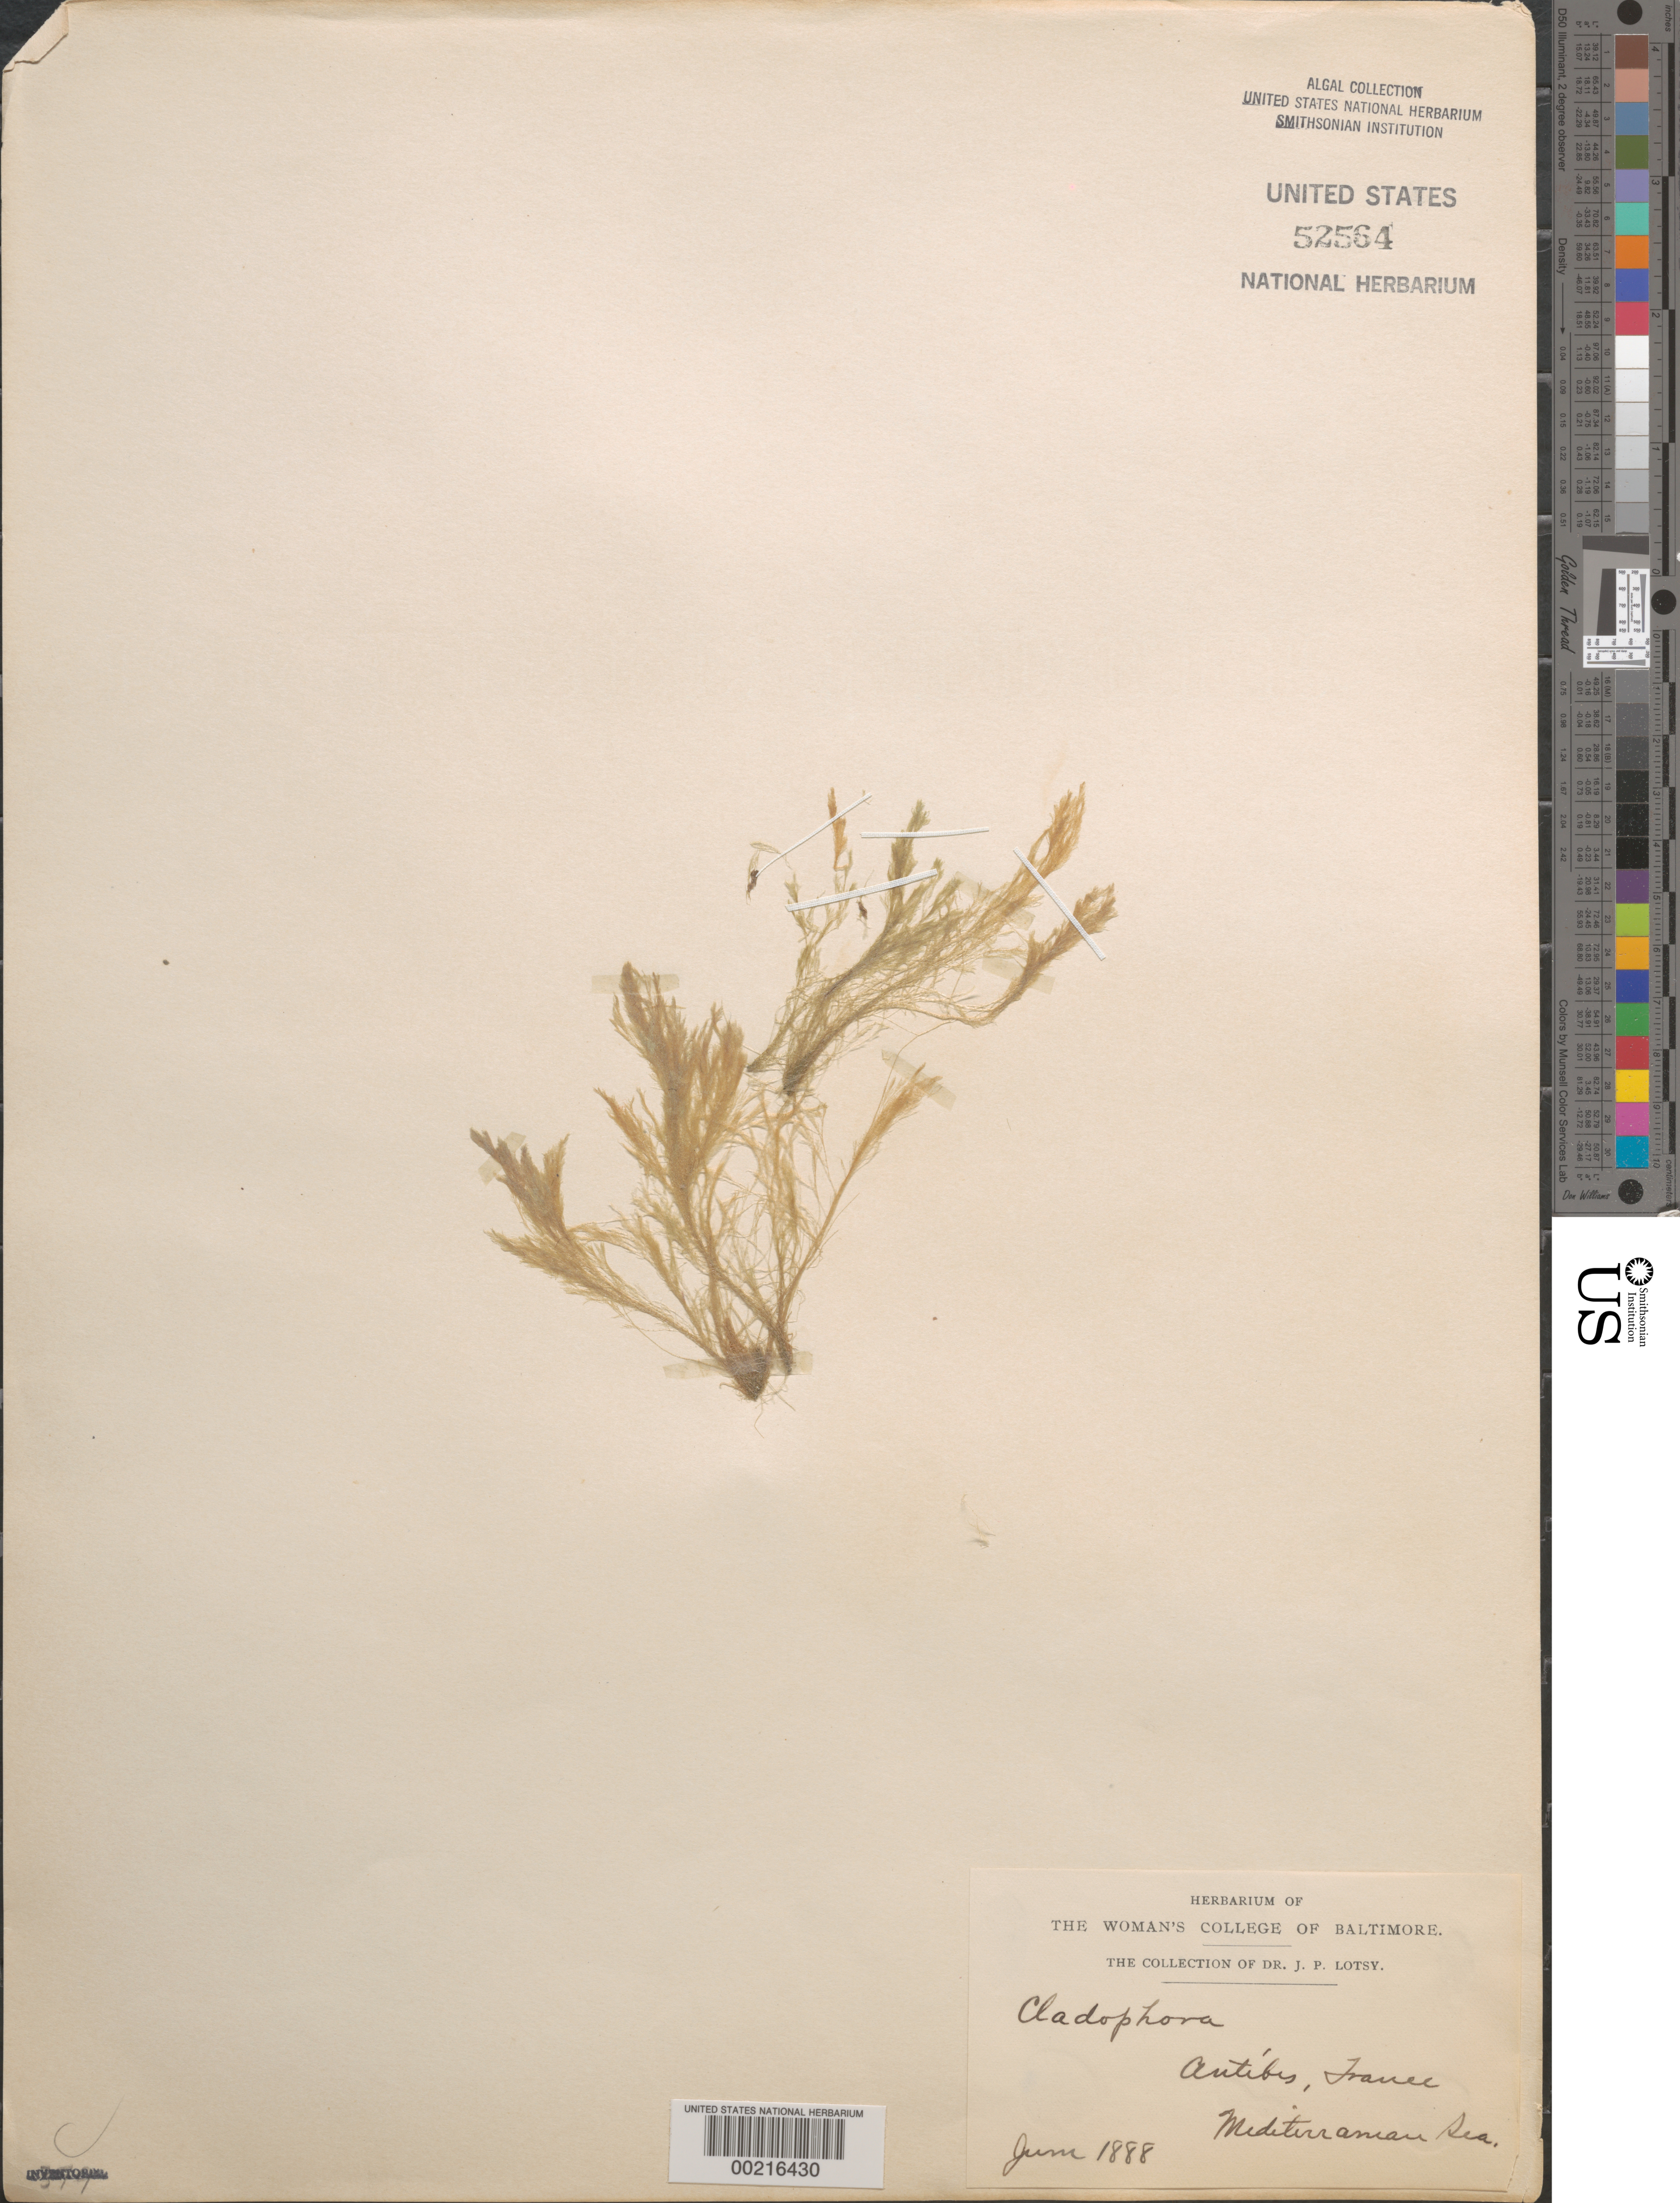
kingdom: Plantae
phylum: Chlorophyta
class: Ulvophyceae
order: Cladophorales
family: Cladophoraceae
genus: Cladophora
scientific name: Cladophora sp.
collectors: J. Lotsy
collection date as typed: Jun 1888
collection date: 1888-06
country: France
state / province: Provence-Alpes-Côte d'Azur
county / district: Alpes-Maritimes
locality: Antibes, Mediterranean Sea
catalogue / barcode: US 52564